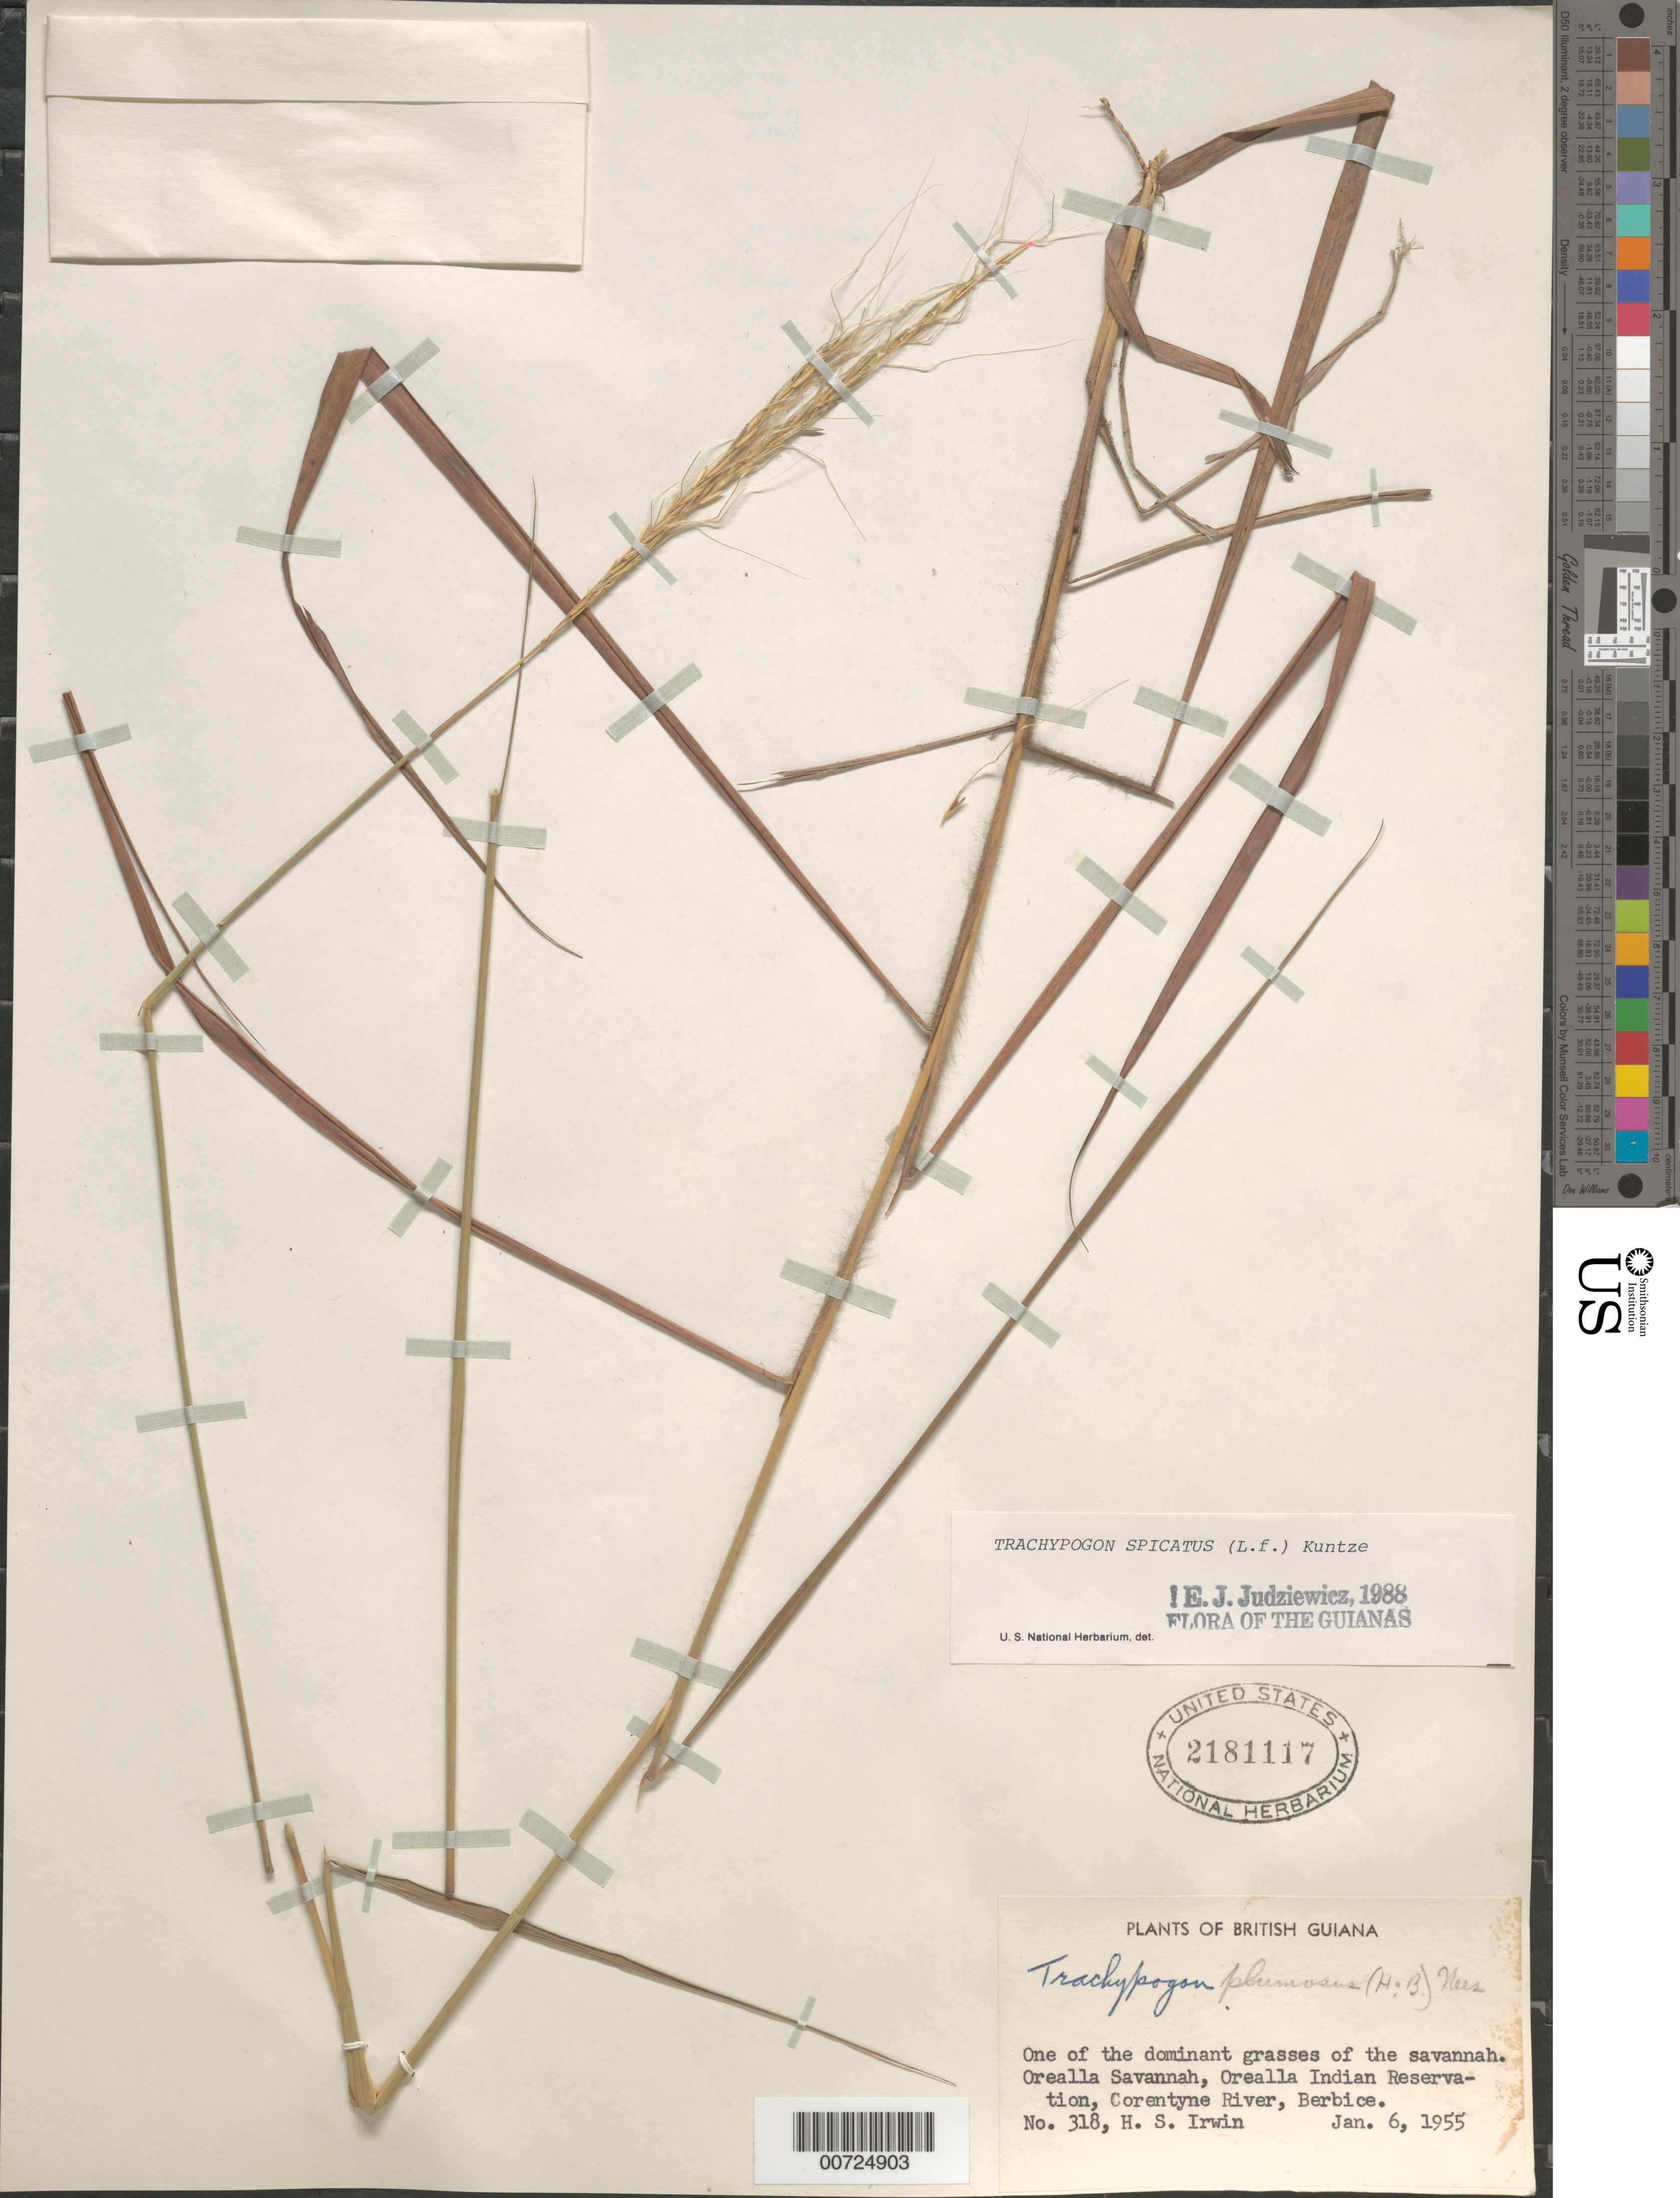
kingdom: Plantae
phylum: Tracheophyta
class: Liliopsida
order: Poales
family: Poaceae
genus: Trachypogon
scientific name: Trachypogon spicatus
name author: (L. f.) Kuntze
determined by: Judziewicz, E. J.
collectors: H. Irwin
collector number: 318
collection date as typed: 6-Jan-55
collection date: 1955-01-06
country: Guyana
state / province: E. Berbice-Corentyne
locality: Orealla Savanna, Orealla Indian Reservation, Corentyne River, Berbice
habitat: Orealla Savanna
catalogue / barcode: US 2181117